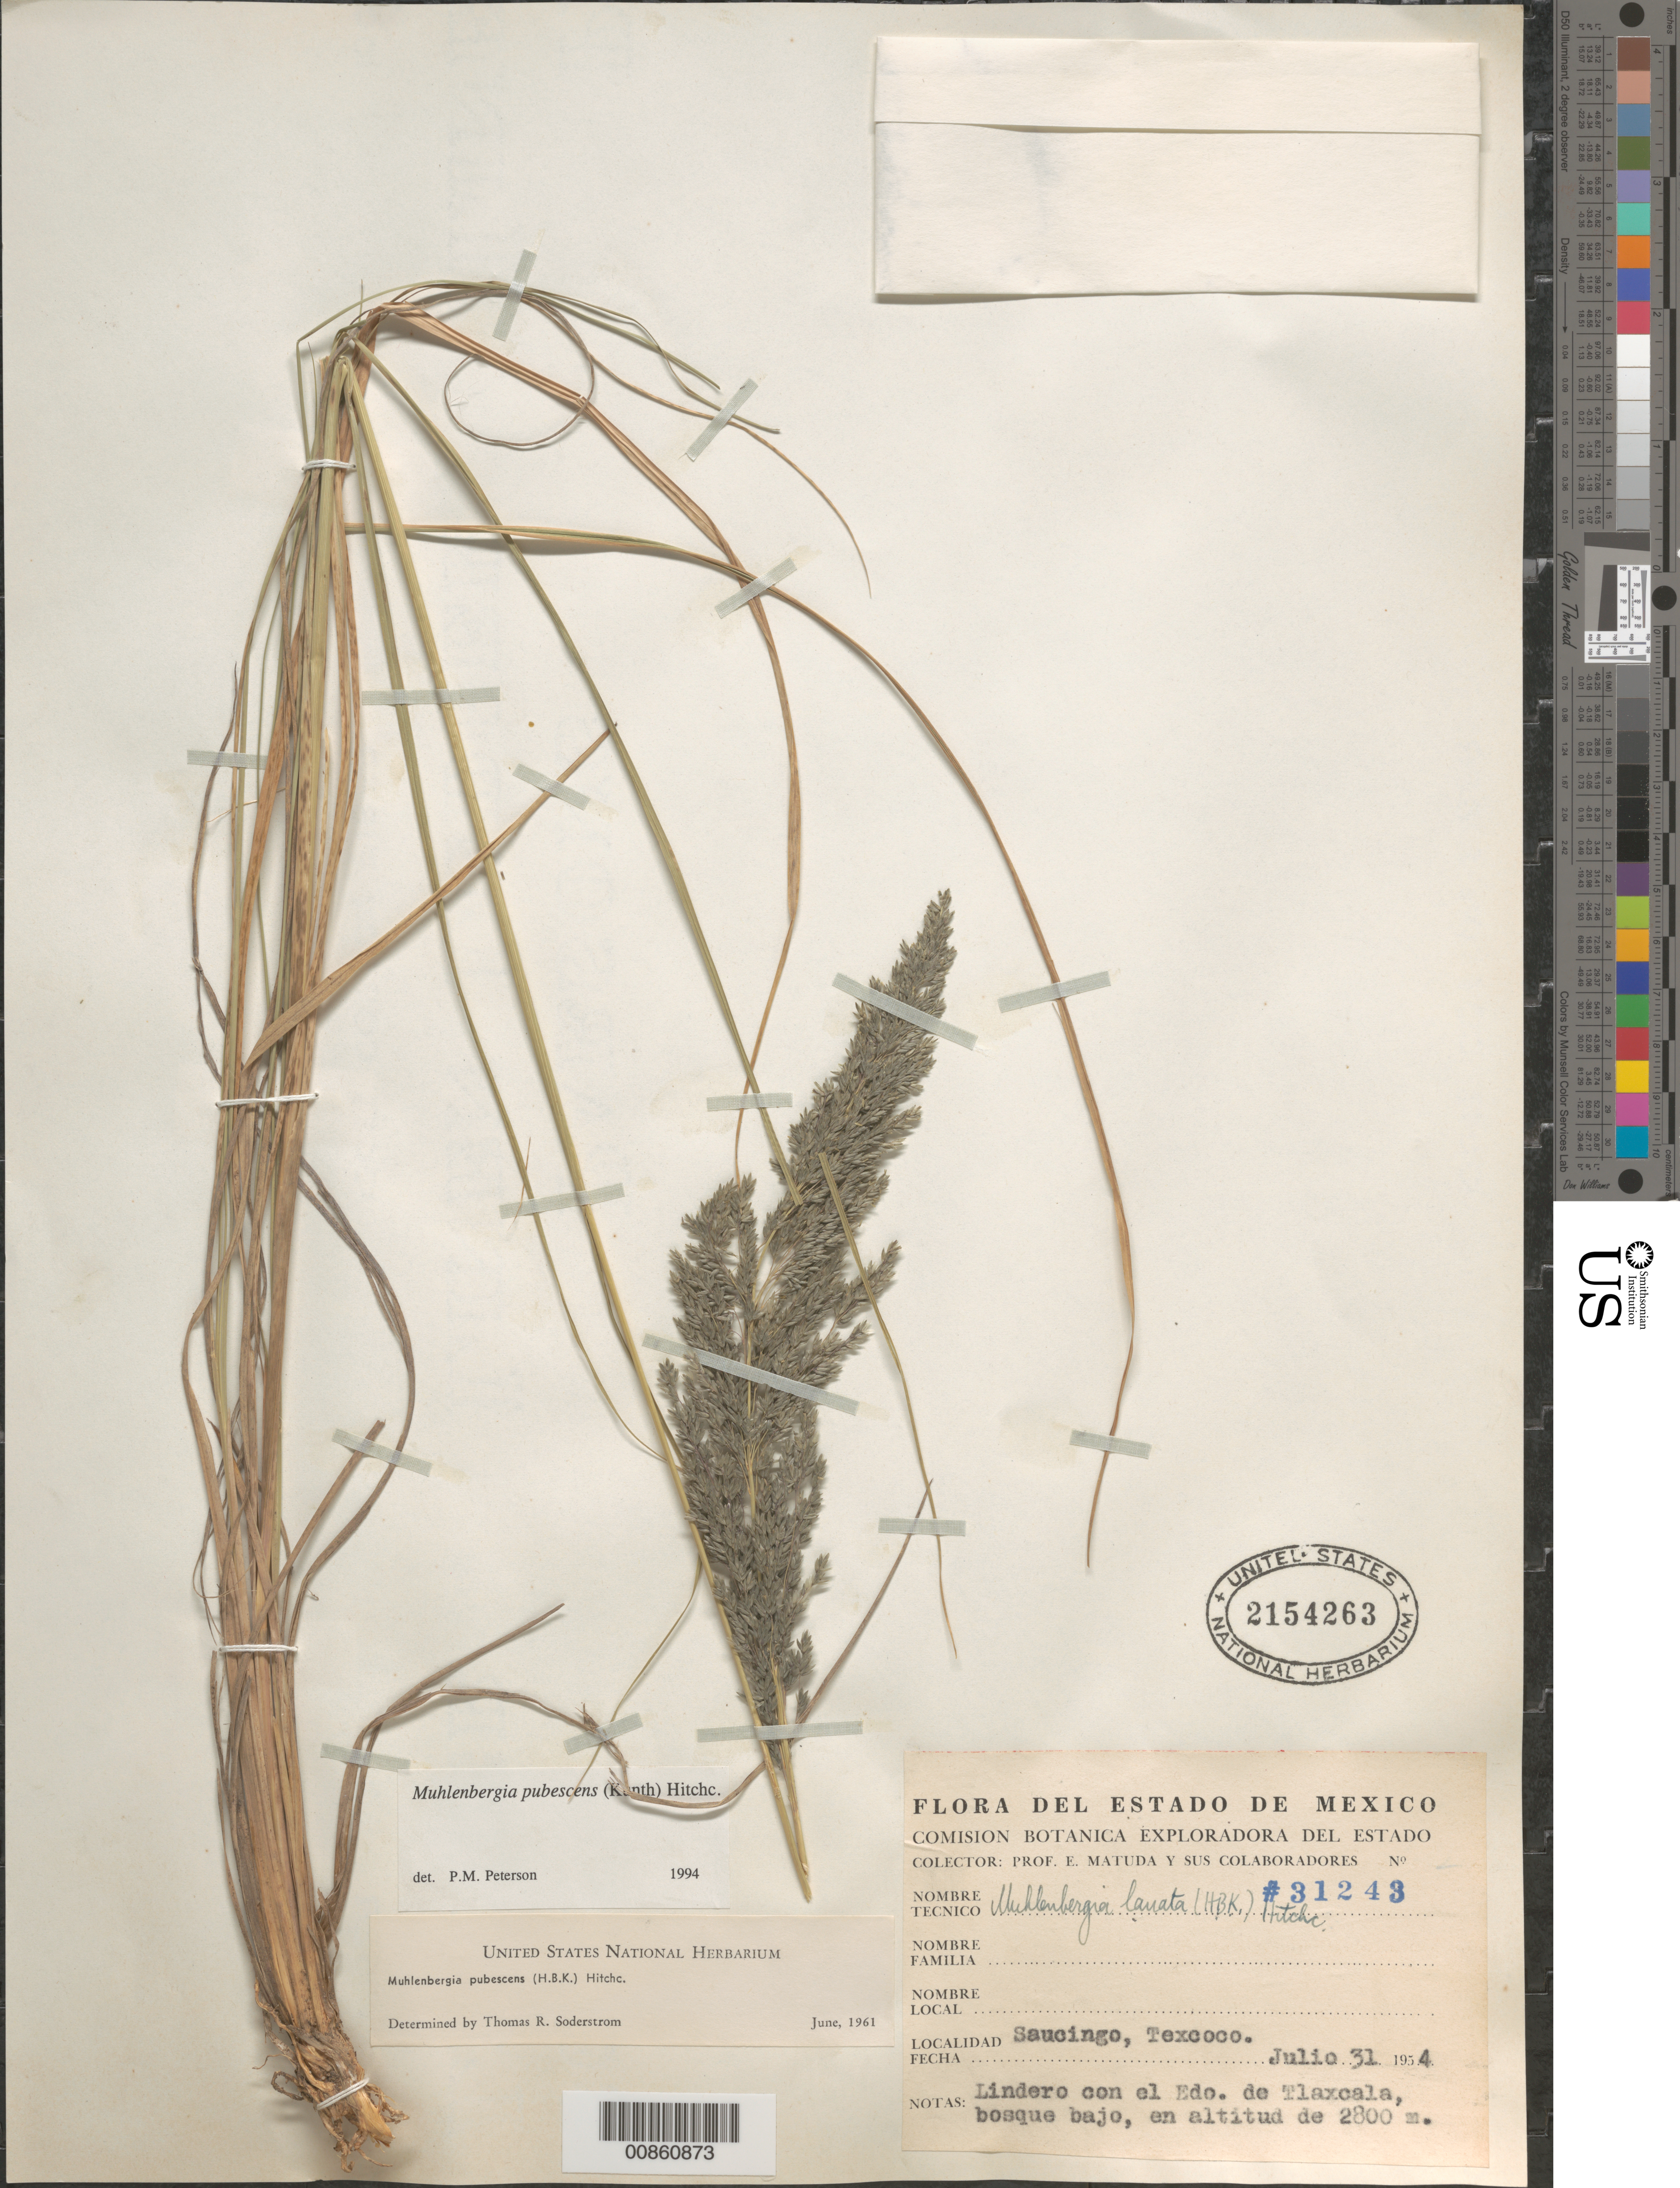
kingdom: Plantae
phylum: Tracheophyta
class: Liliopsida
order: Poales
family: Poaceae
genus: Muhlenbergia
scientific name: Muhlenbergia pubescens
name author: (Kunth) Hitchc.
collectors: E. Matuda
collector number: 31243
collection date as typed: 31 Jul 1954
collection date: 1954-07-31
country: Mexico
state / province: México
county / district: Texcoco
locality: Saucingo, Texcoco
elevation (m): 2800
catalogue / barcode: US 2154263